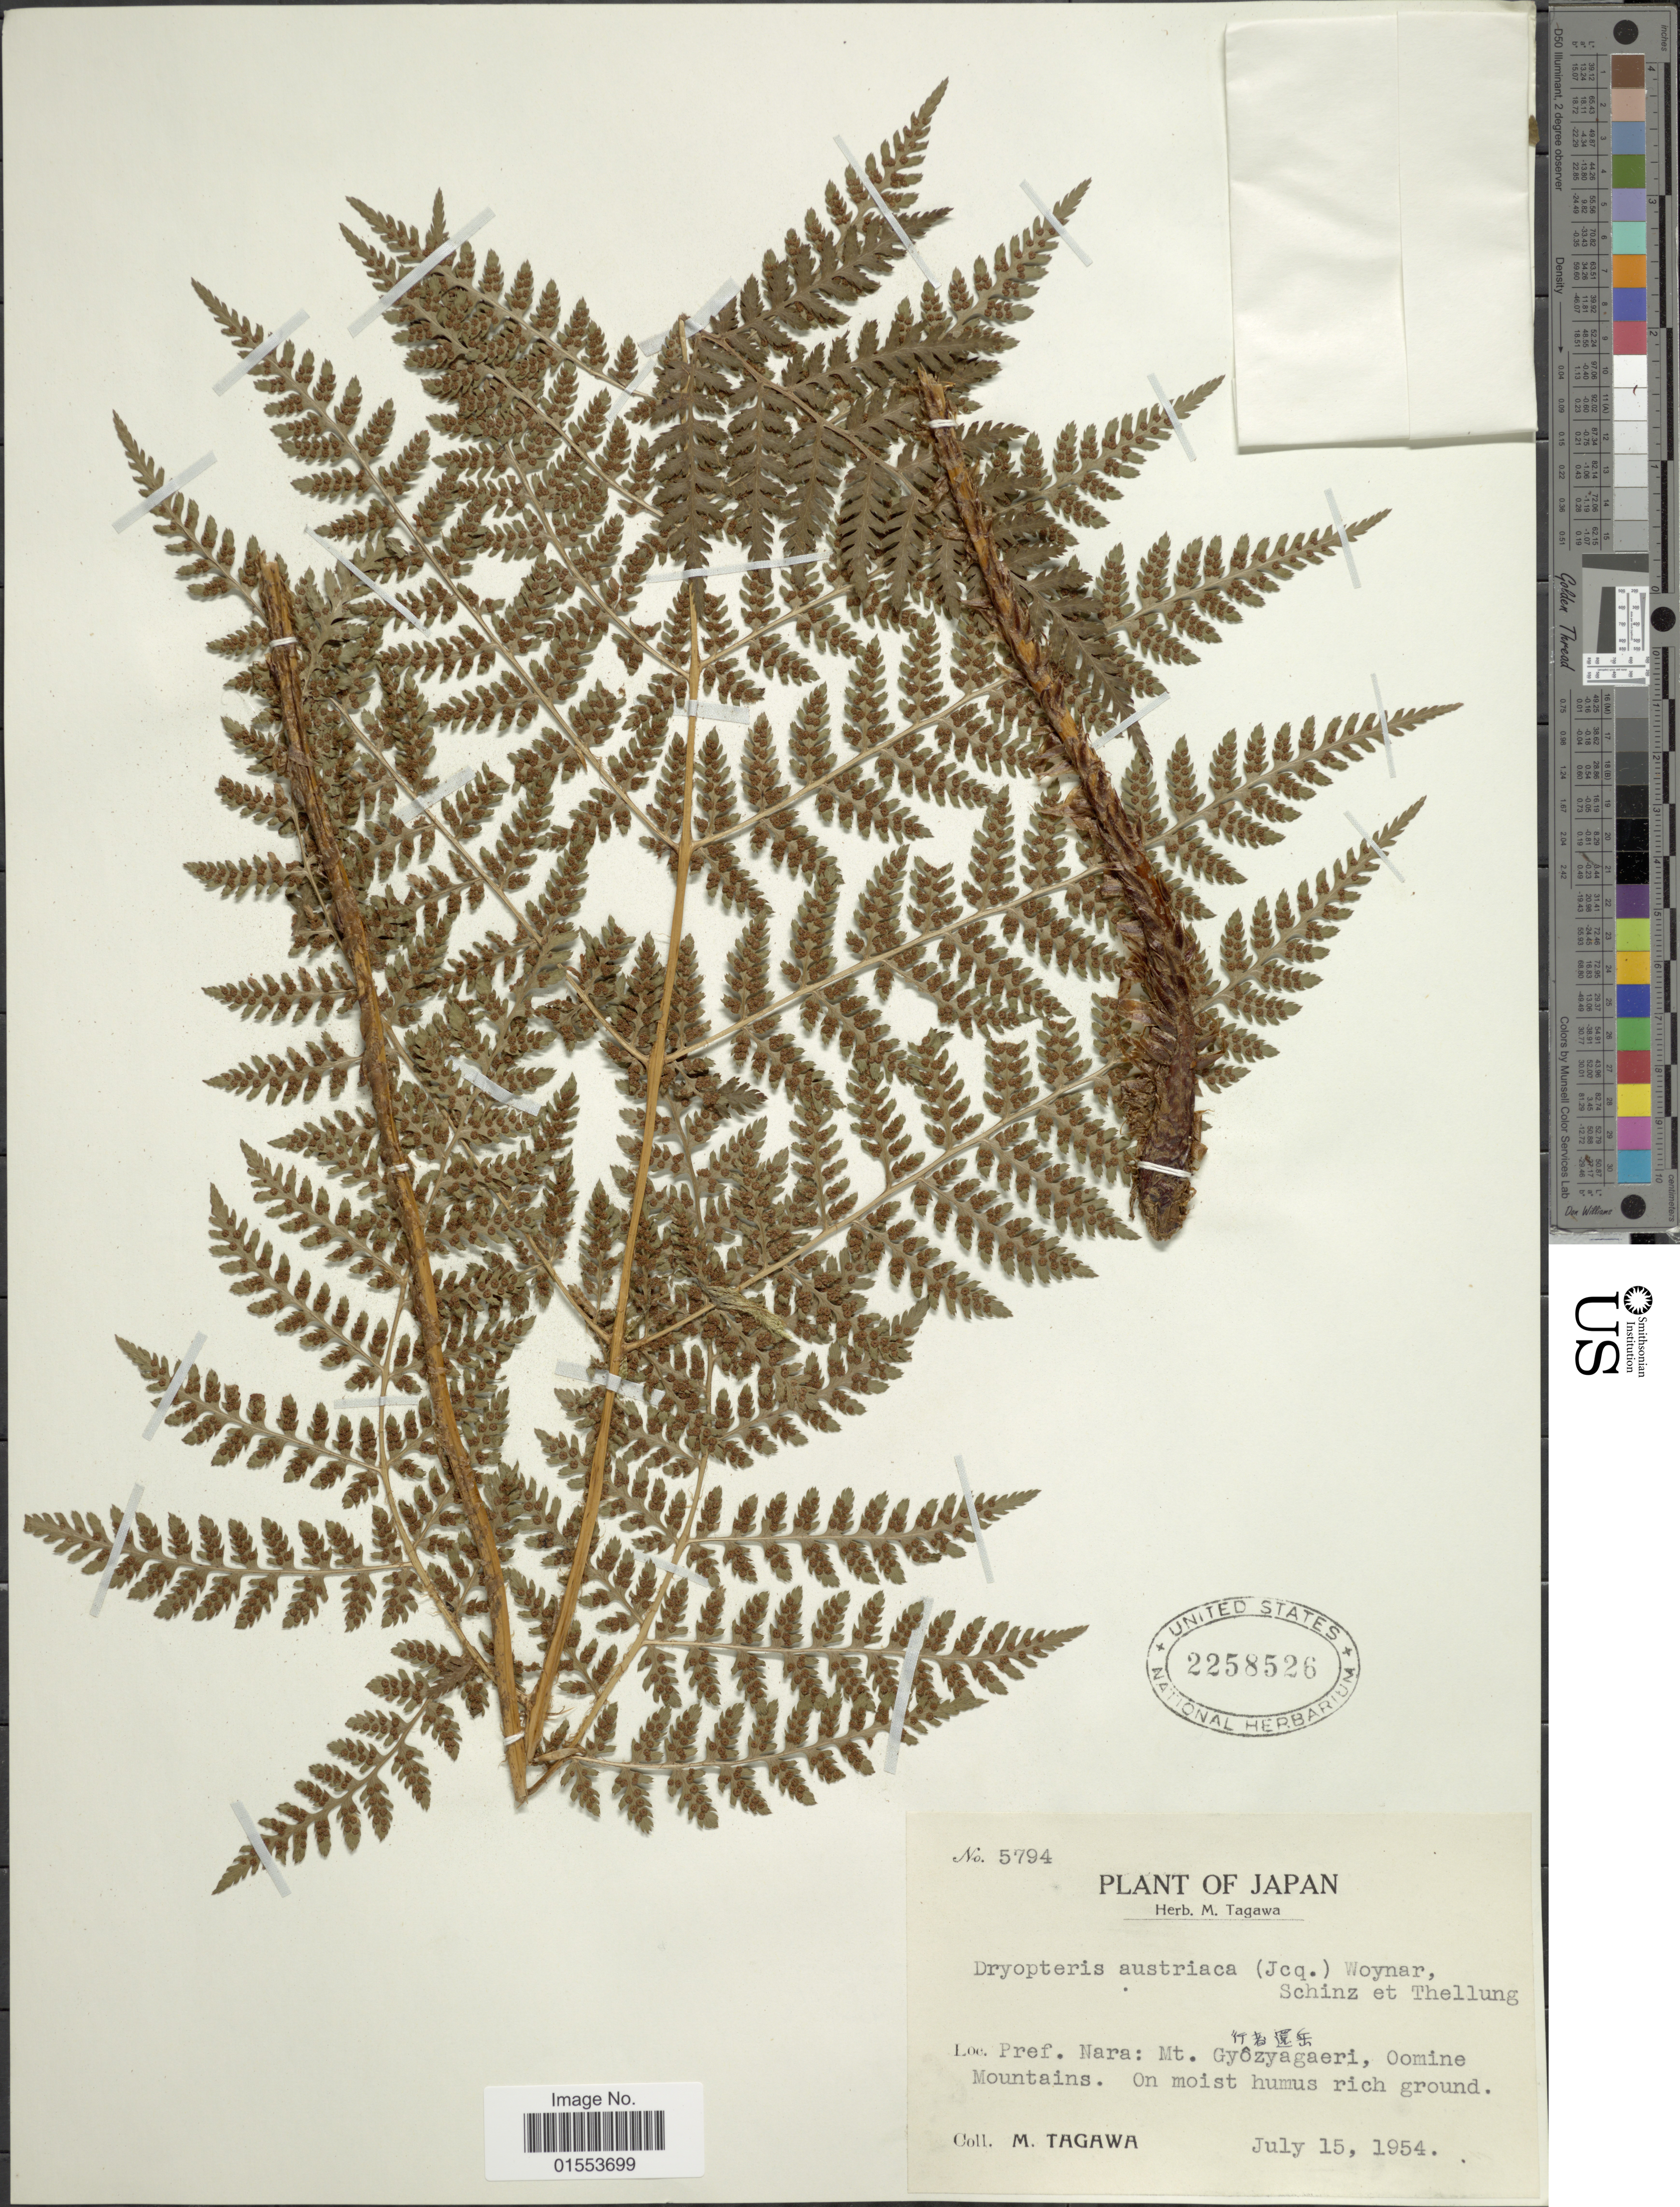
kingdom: Plantae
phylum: Tracheophyta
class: Polypodiopsida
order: Polypodiales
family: Dryopteridaceae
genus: Dryopteris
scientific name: Dryopteris austriaca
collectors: M. Tagawa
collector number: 5794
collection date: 1954-07-15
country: Japan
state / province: Nara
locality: Japan. Pref. Nara: Mt. Gyozyagaeri, Oomine Mountains.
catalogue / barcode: US 2258526